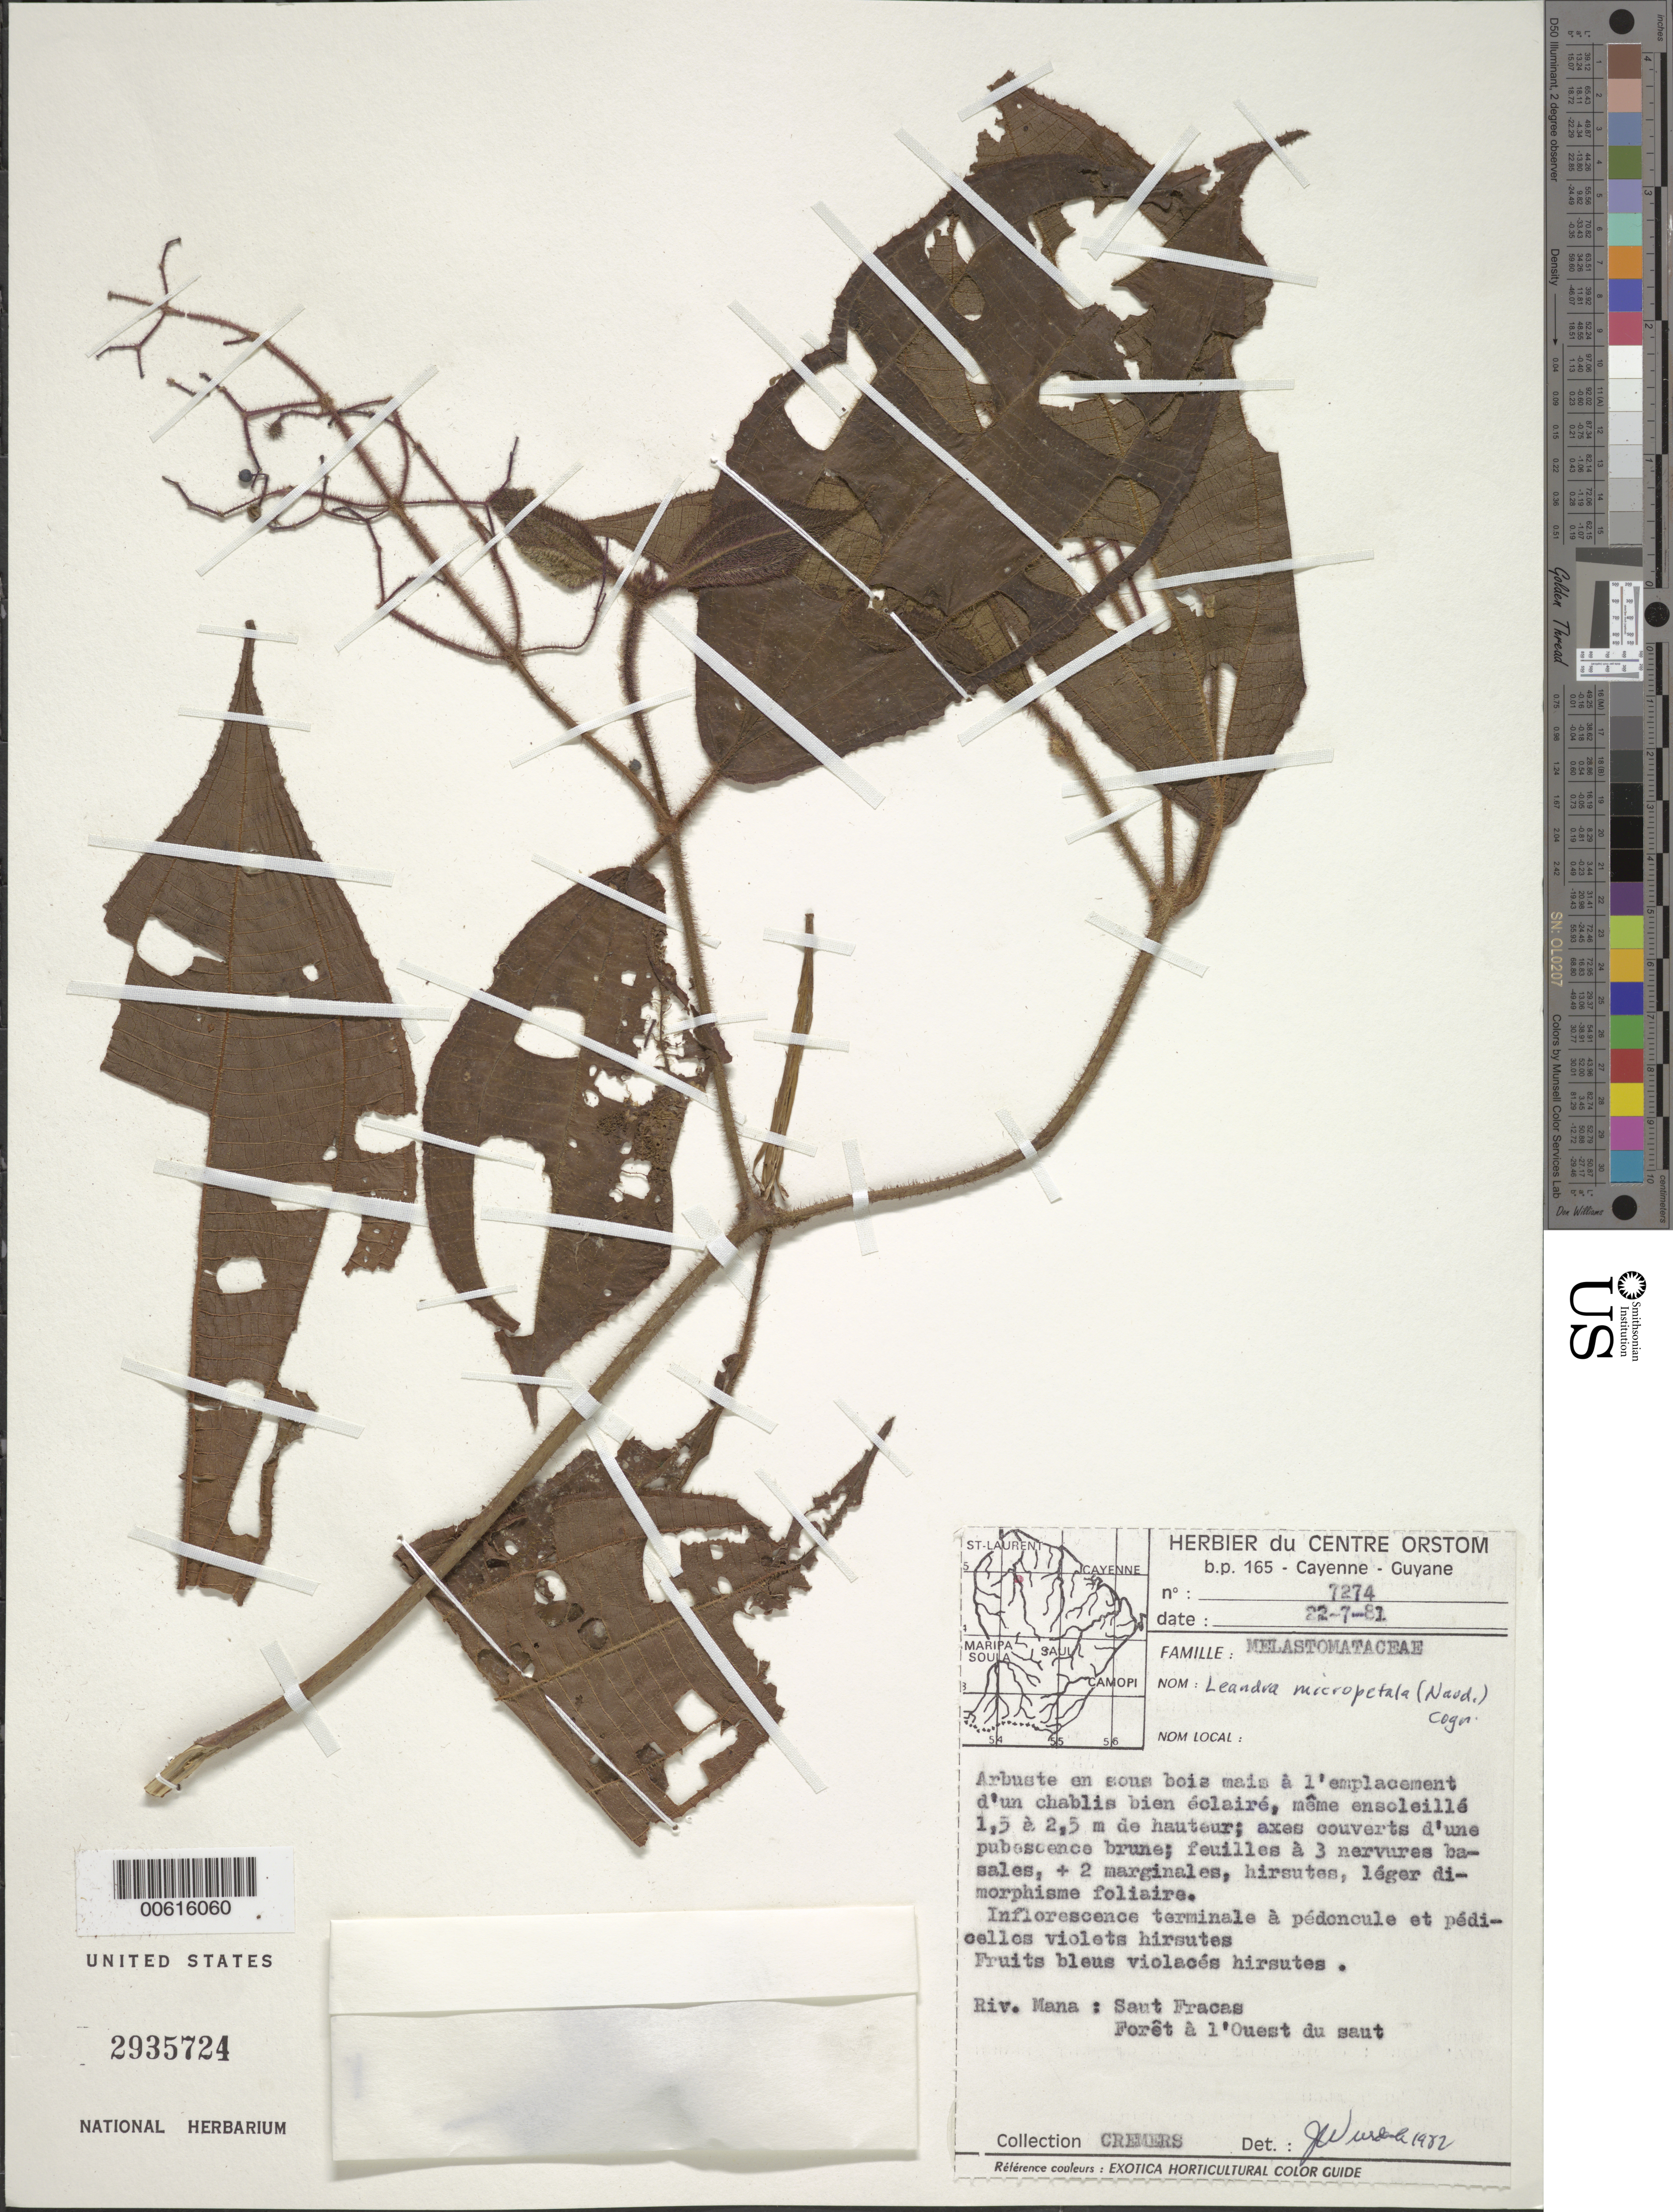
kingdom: Plantae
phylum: Tracheophyta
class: Magnoliopsida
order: Myrtales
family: Melastomataceae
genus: Leandra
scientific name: Leandra micropetala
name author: (Naudin) Cogn.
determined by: Wurdack, John J., (US), US (UNITED STATES)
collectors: G. Cremers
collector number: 7274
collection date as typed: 22-Jul-81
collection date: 1981-07-22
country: French Guiana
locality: Rivière Mana, Saut Fracas, a l'ouest du saut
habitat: Foret. Sous bois mais a l'emplacement d'un chablis bien eclaire, meme ensoleille 1.5 a 2.5m de haut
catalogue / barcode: US 2935724